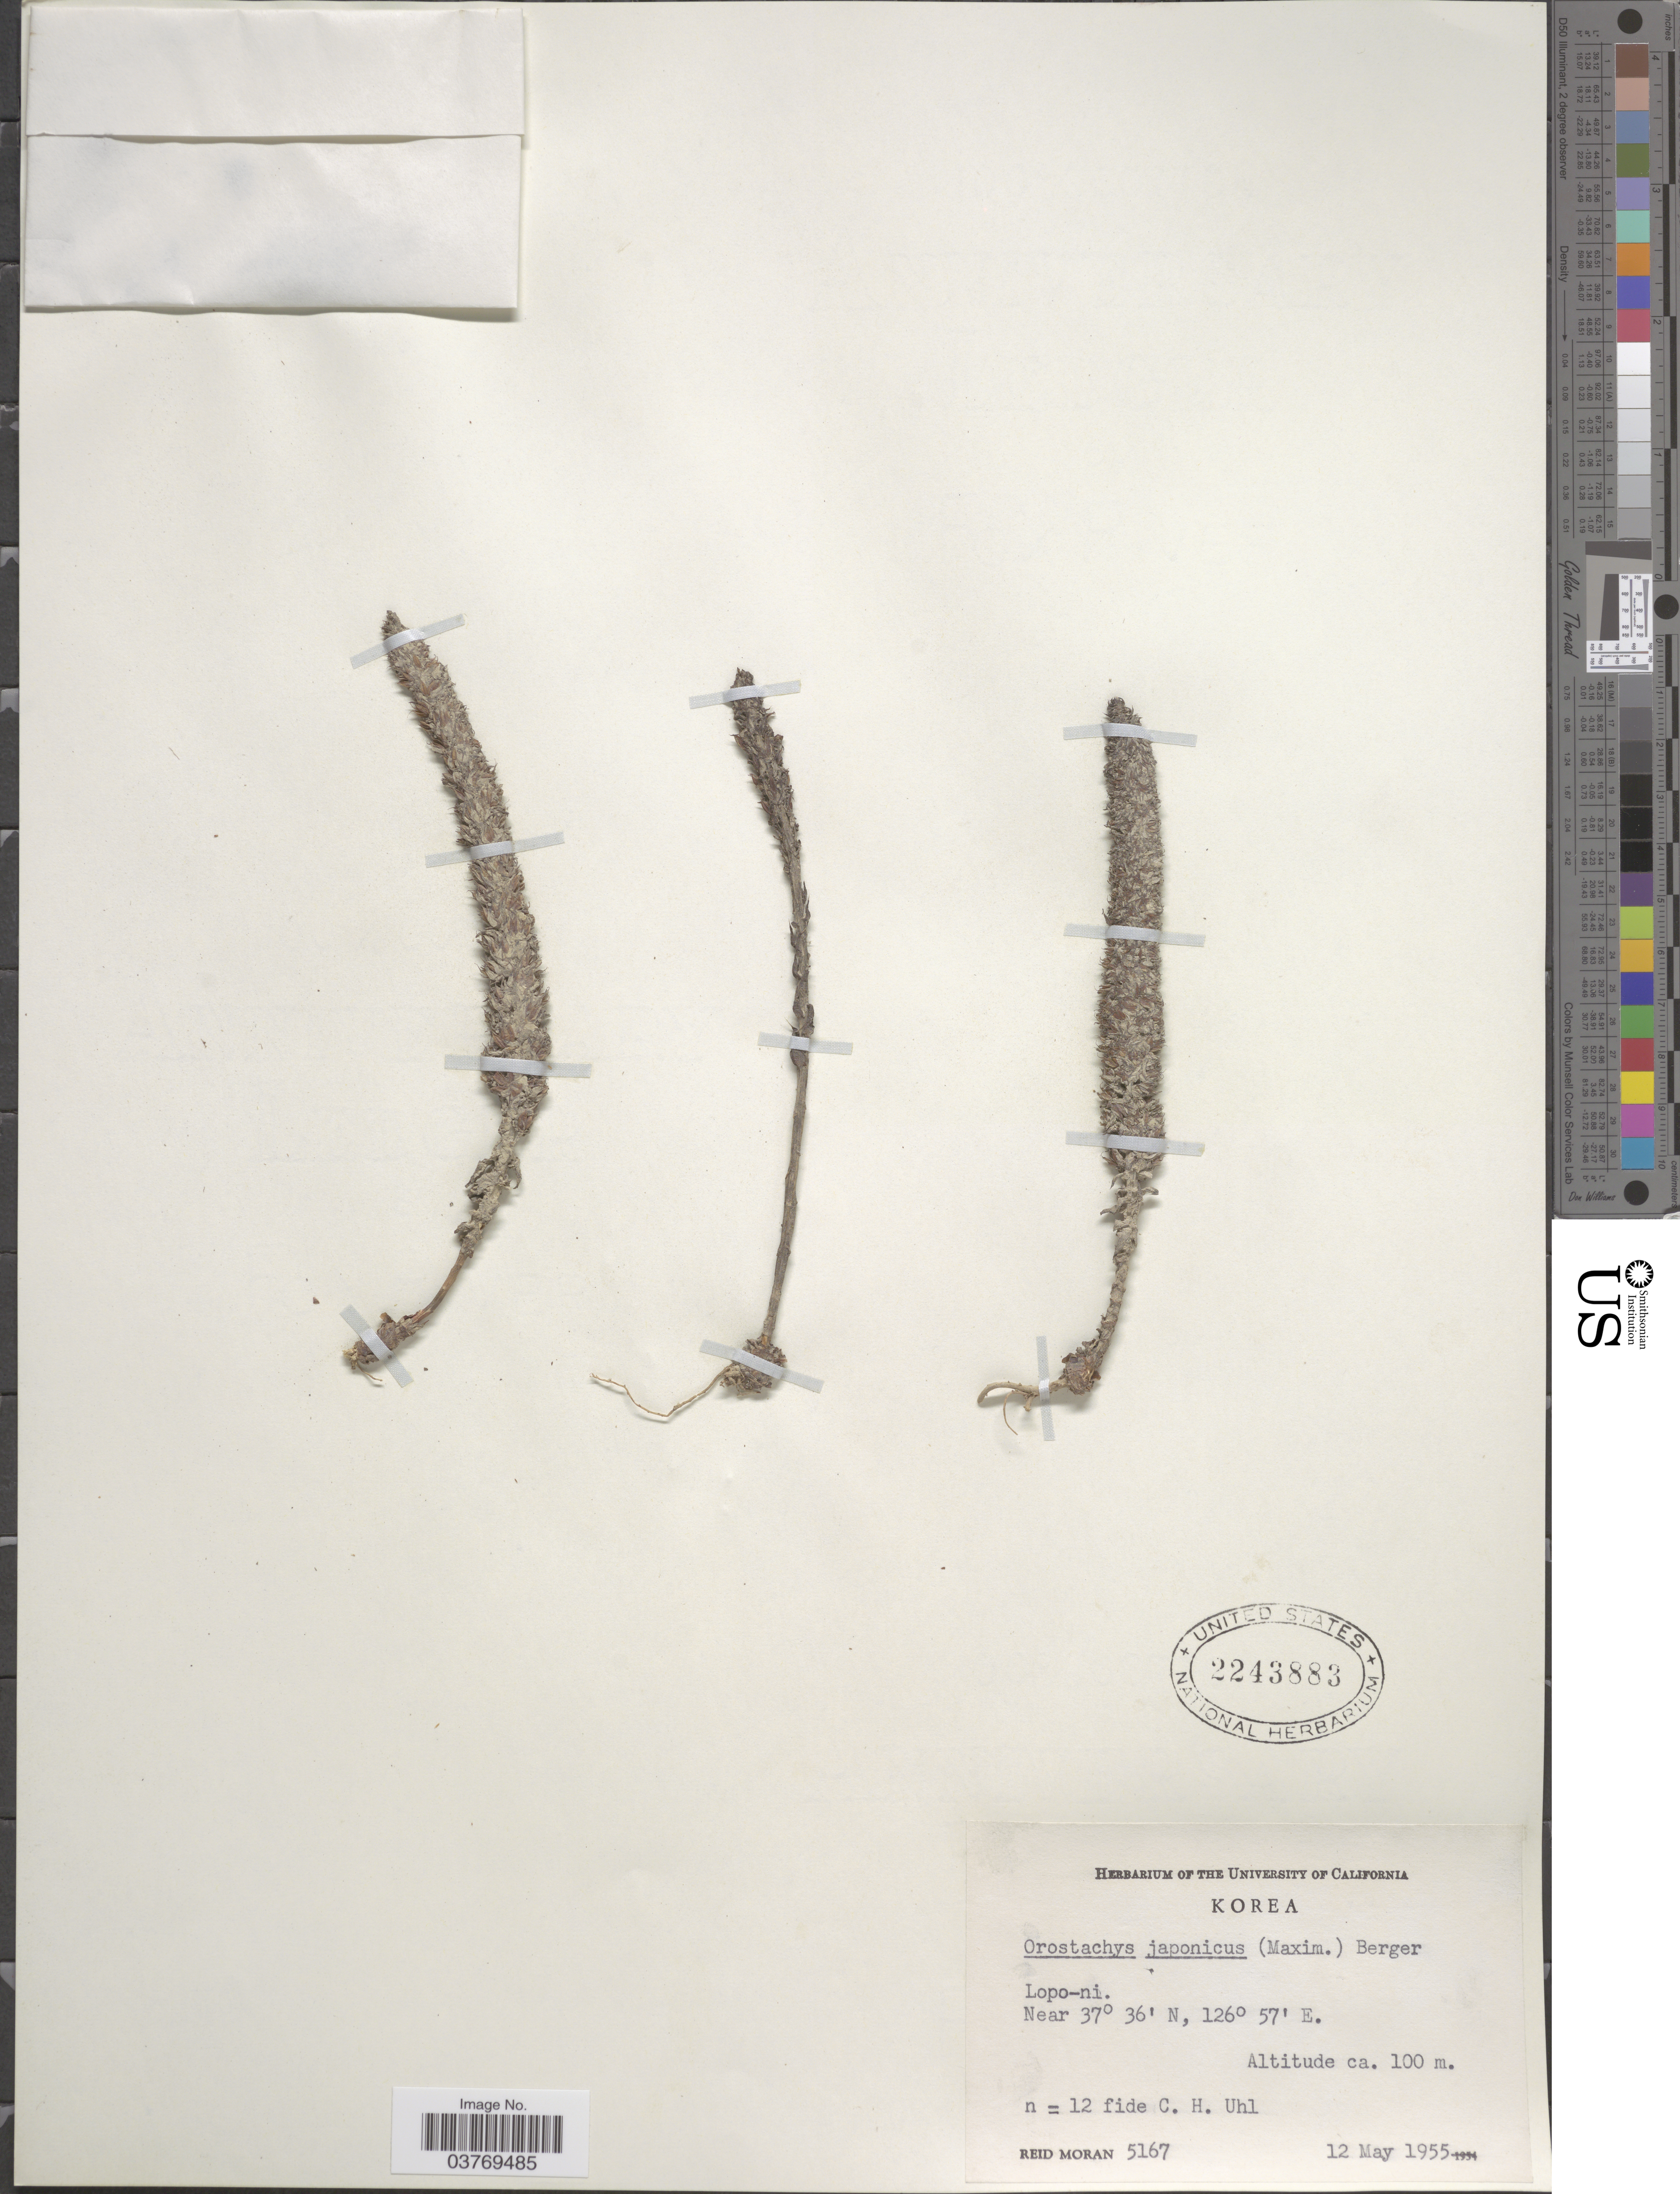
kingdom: Plantae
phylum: Tracheophyta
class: Magnoliopsida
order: Saxifragales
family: Crassulaceae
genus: Orostachys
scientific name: Orostachys japonica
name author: (Maxim.) A. Berger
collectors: R. Moran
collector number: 5167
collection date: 1955-05-12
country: North Korea / South Korea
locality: Korea. Lopo-ni.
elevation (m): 100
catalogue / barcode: US 2243883